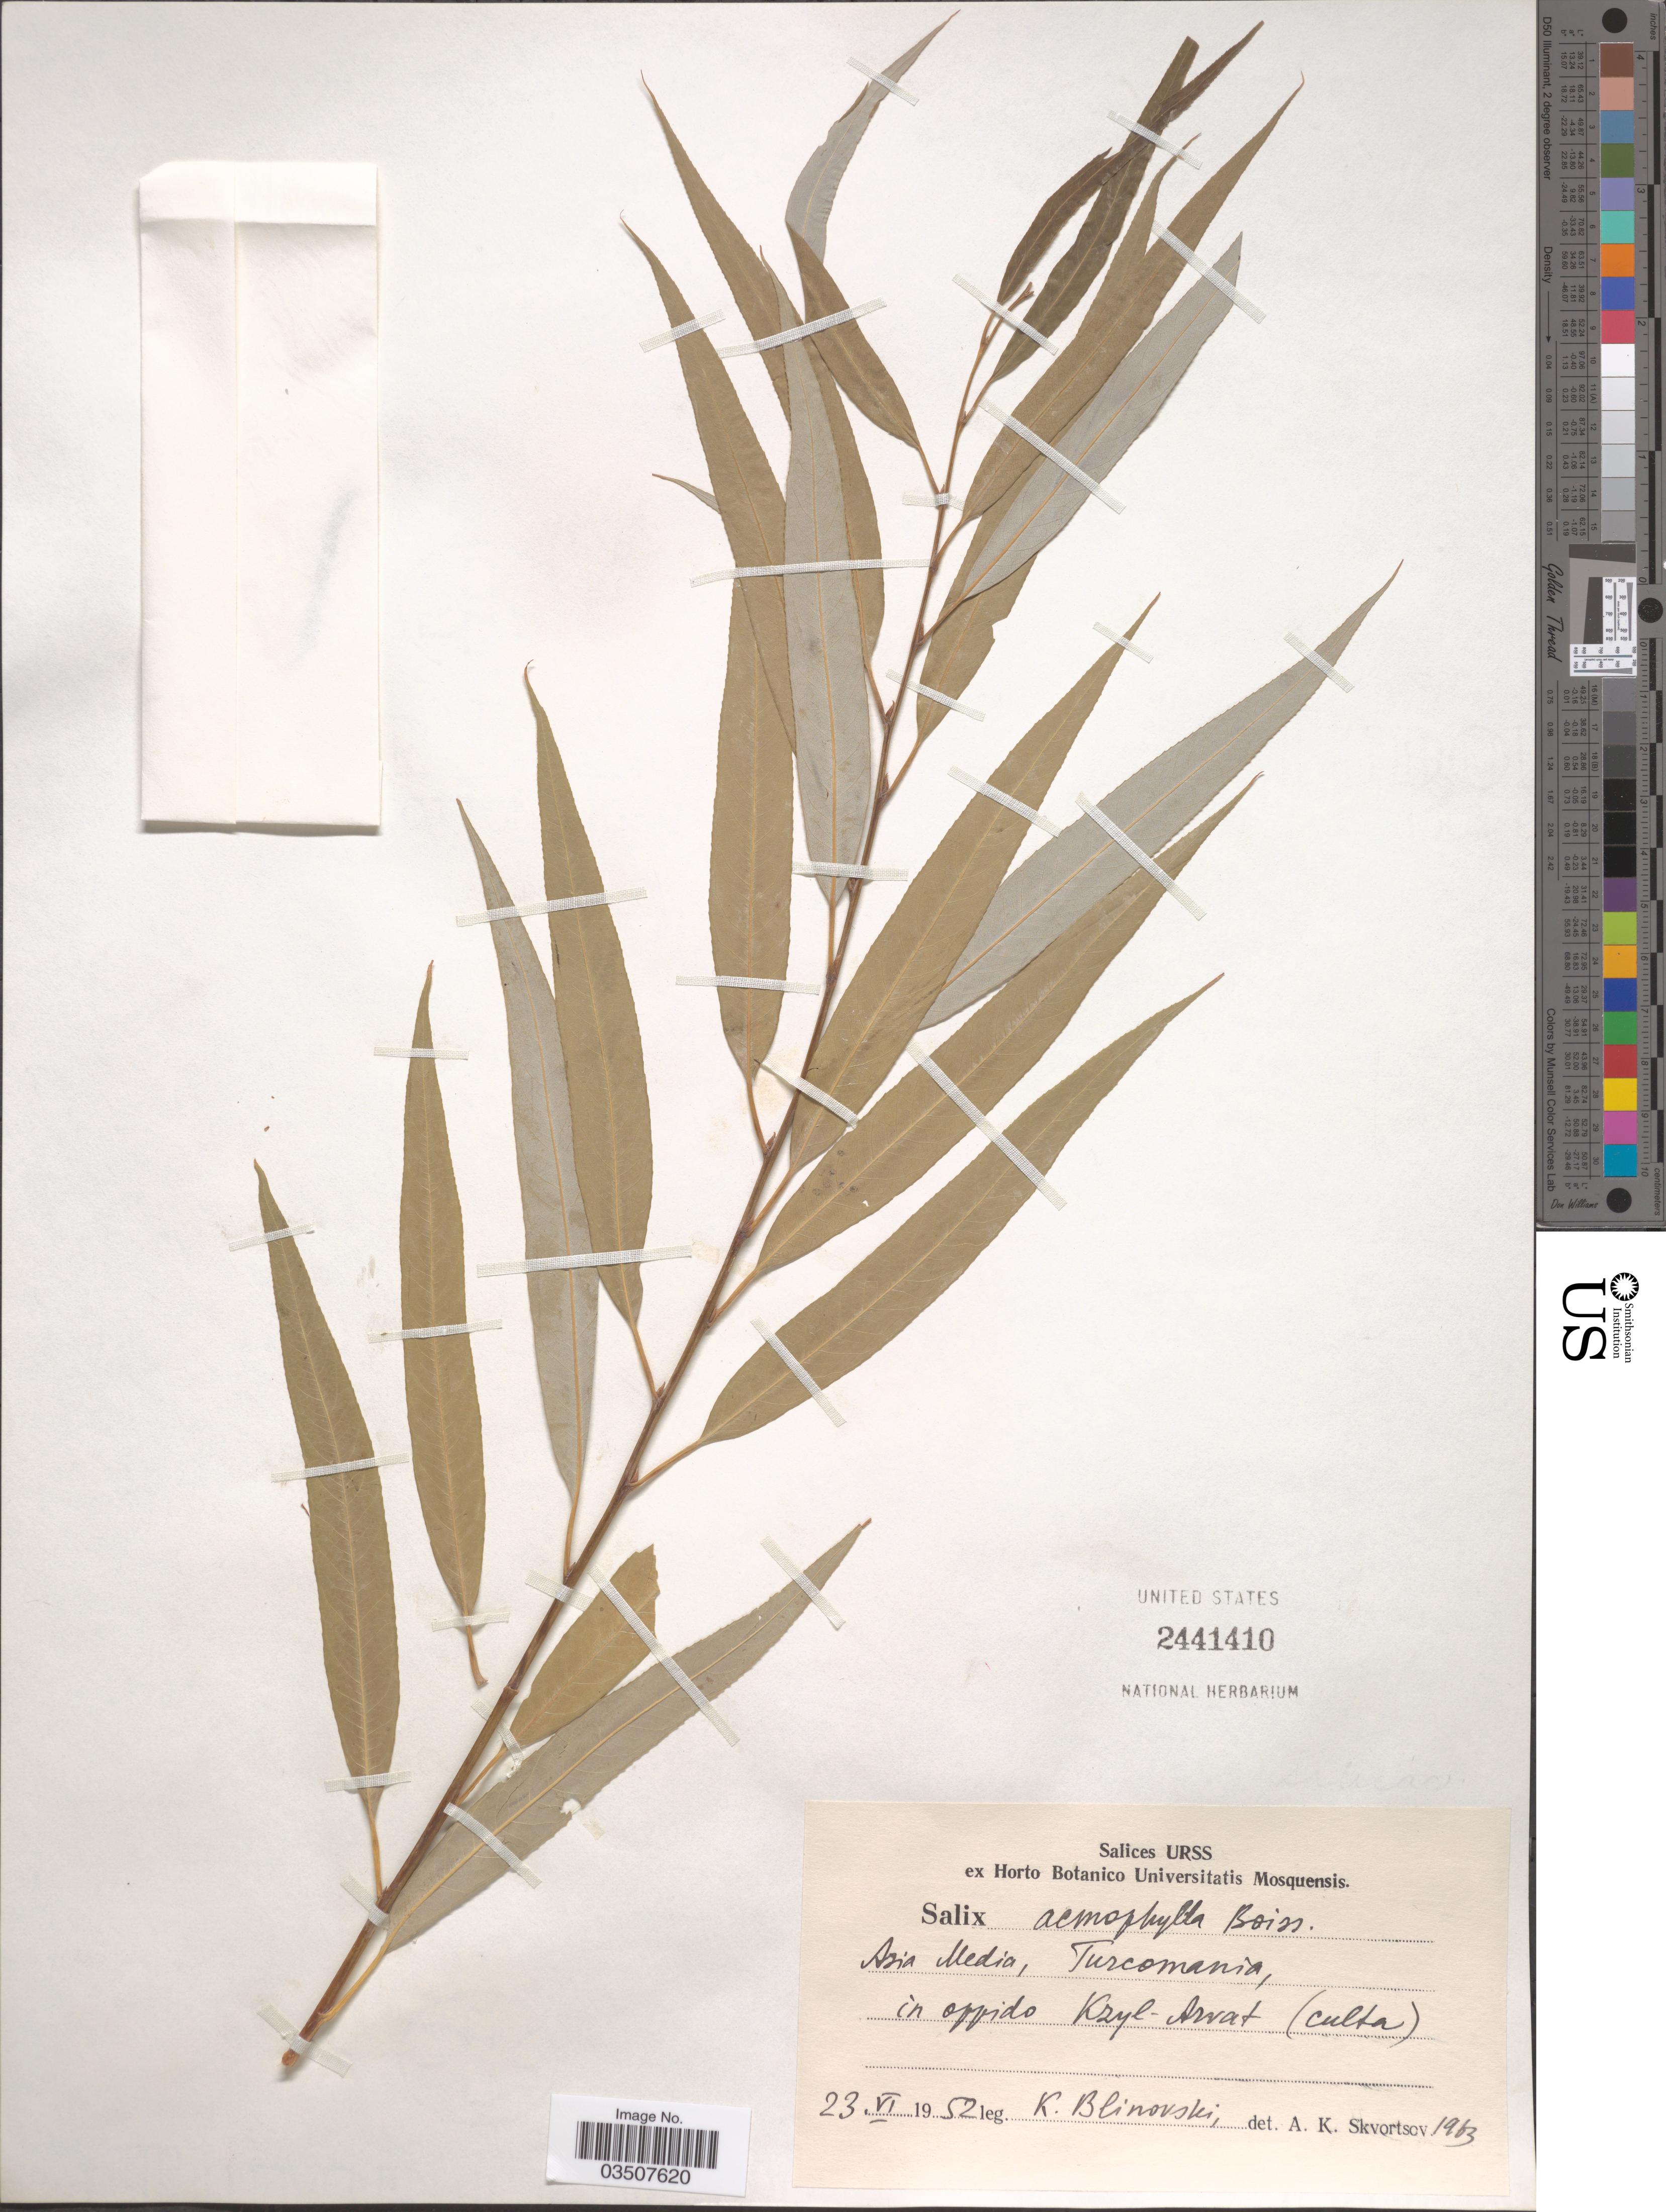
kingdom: Plantae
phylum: Tracheophyta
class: Magnoliopsida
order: Malpighiales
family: Salicaceae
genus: Salix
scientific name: Salix acmophylla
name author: Boiss.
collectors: K. Blinovski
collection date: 1952-06-23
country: Turkmenistan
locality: Asia Media, Turcomania, in oppido Kzyl-Arvat (culta).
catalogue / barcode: US 2441410